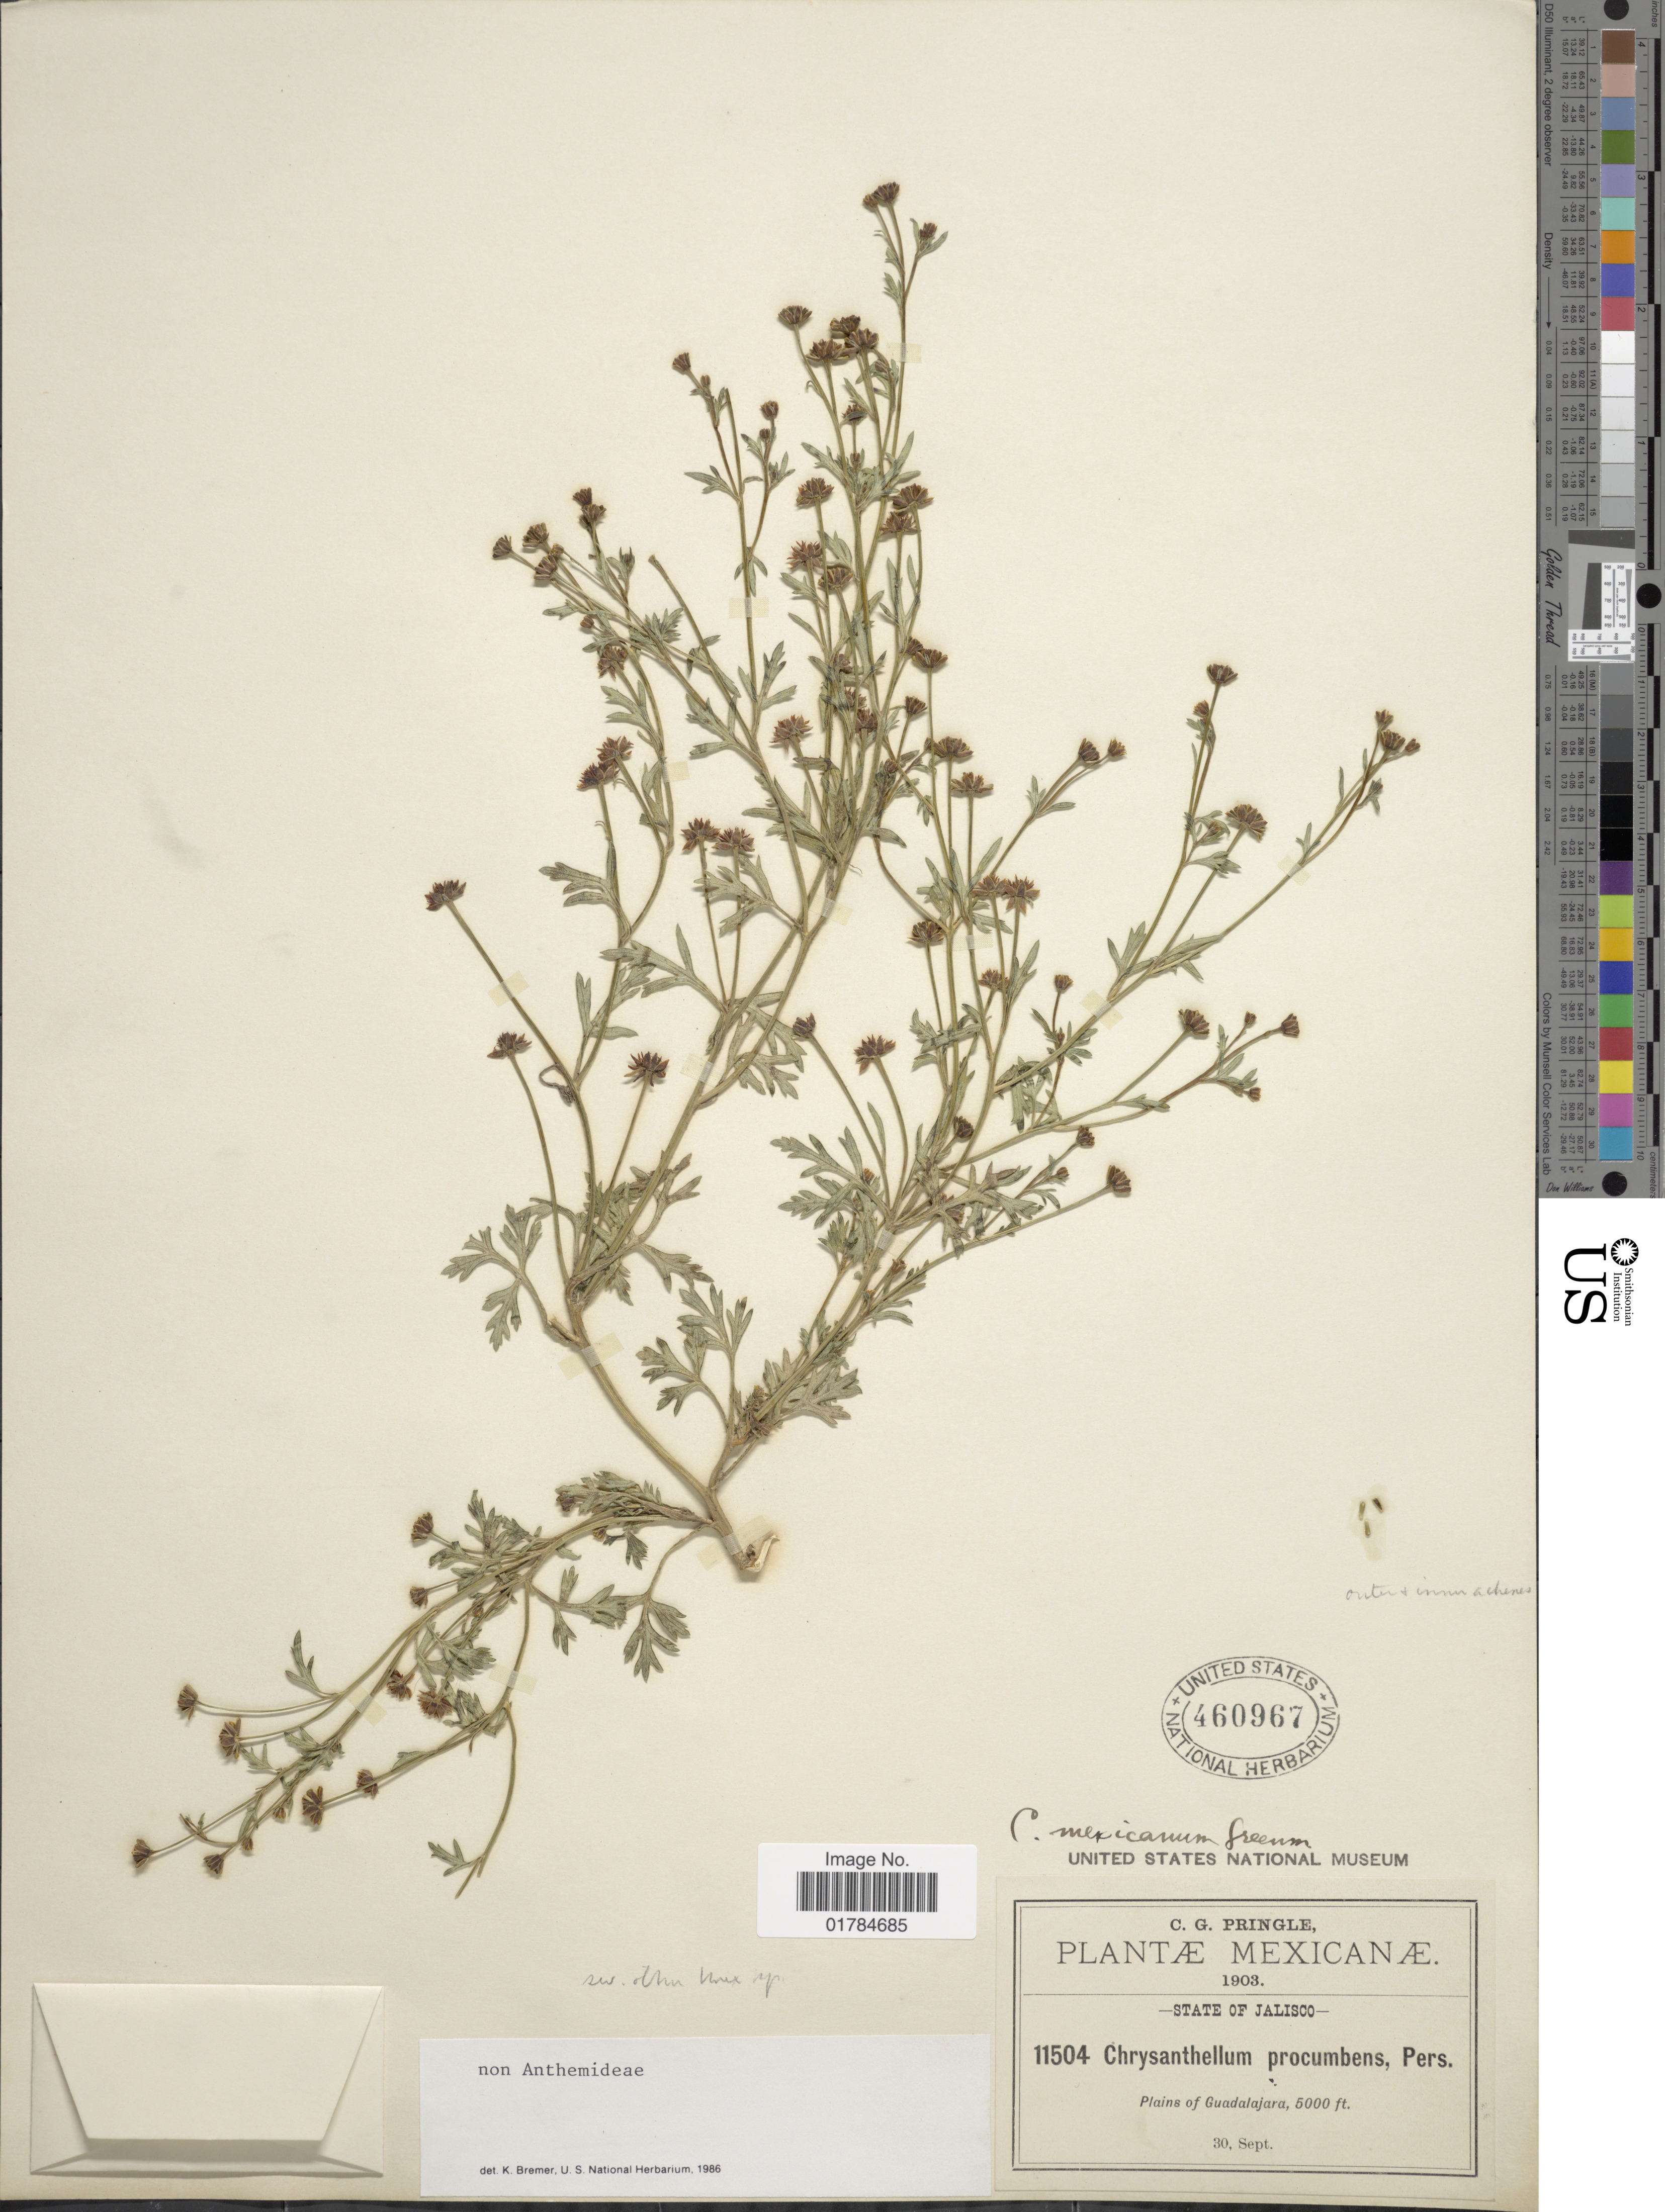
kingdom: Plantae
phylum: Tracheophyta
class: Magnoliopsida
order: Asterales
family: Asteraceae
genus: Chrysanthellum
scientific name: Chrysanthellum procumbens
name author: Pers.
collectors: C. G. Pringle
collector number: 11504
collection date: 1903-09-30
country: Mexico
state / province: Jalisco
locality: Plains of Guadalajara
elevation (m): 1524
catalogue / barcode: US 460967